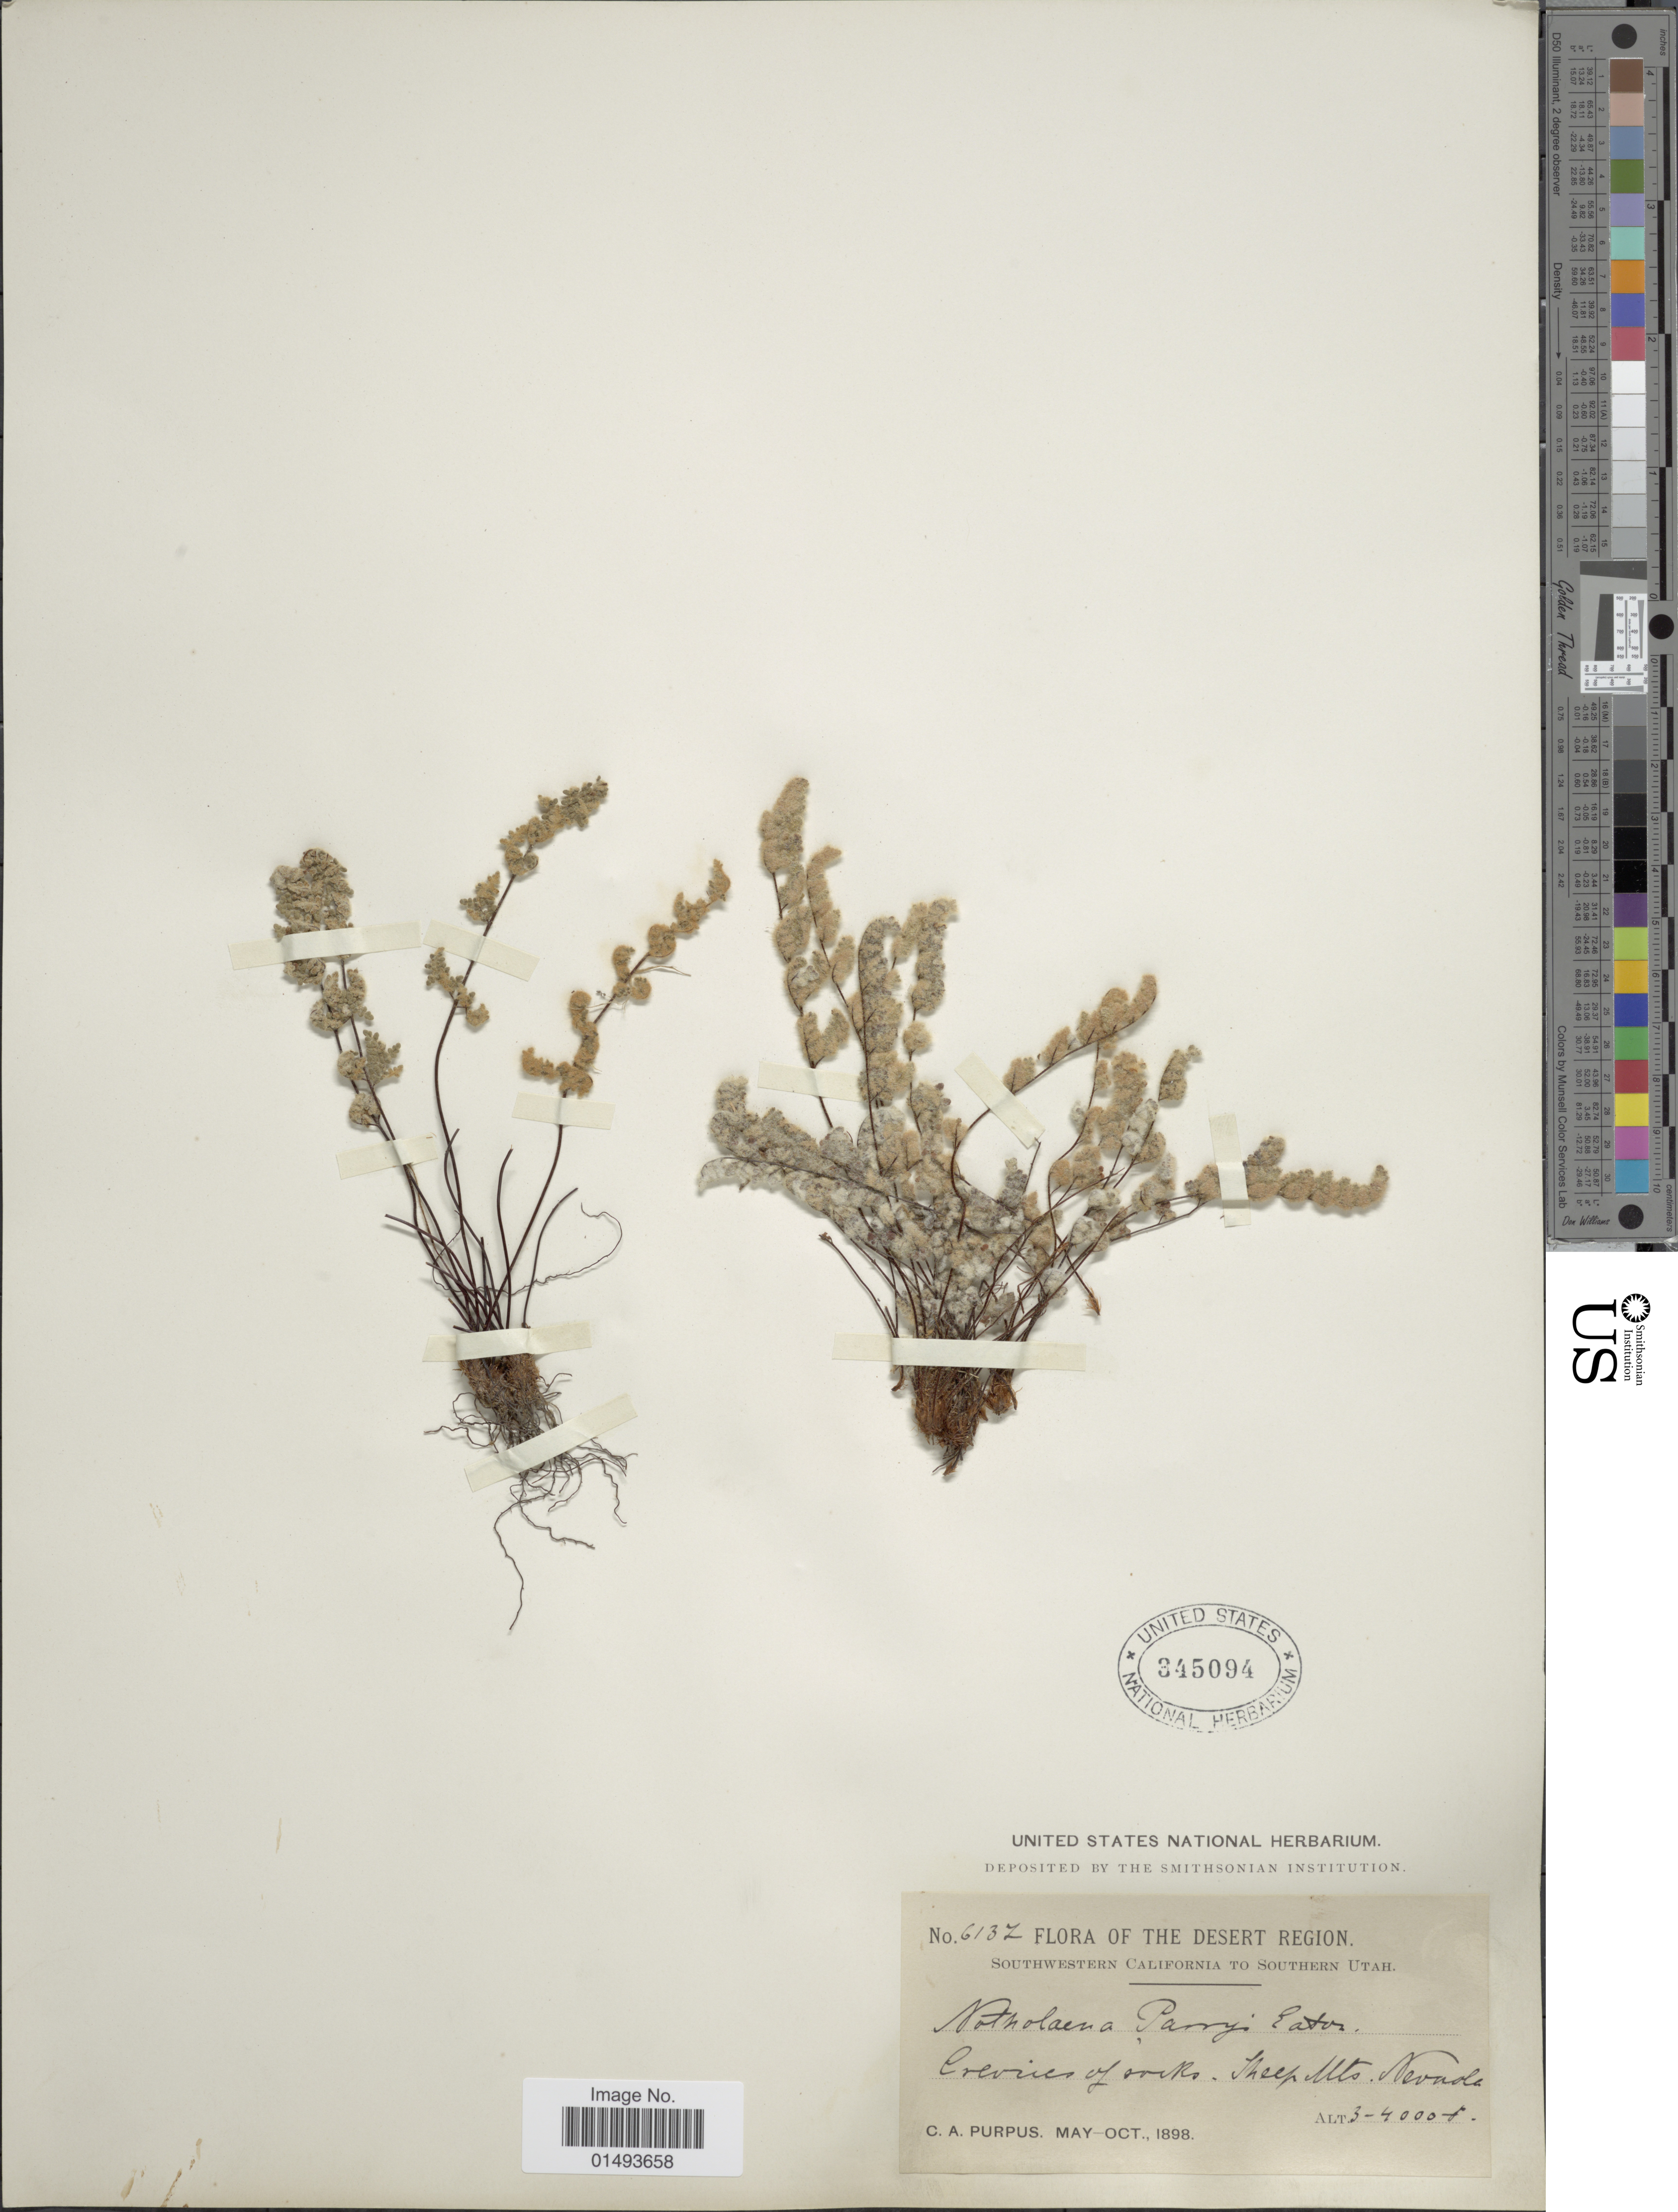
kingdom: Plantae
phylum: Tracheophyta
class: Polypodiopsida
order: Polypodiales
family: Pteridaceae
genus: Myriopteris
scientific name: Myriopteris parryi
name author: (D.C. Eaton) Grusz & Windham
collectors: C. A. Purpus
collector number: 6137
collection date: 1898-05/1898-10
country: United States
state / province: Nevada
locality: Flora of the Desert Region, Southwestern California to Southern Utah, Crevices of rocks, Sheep Mts.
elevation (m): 914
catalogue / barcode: US 345094